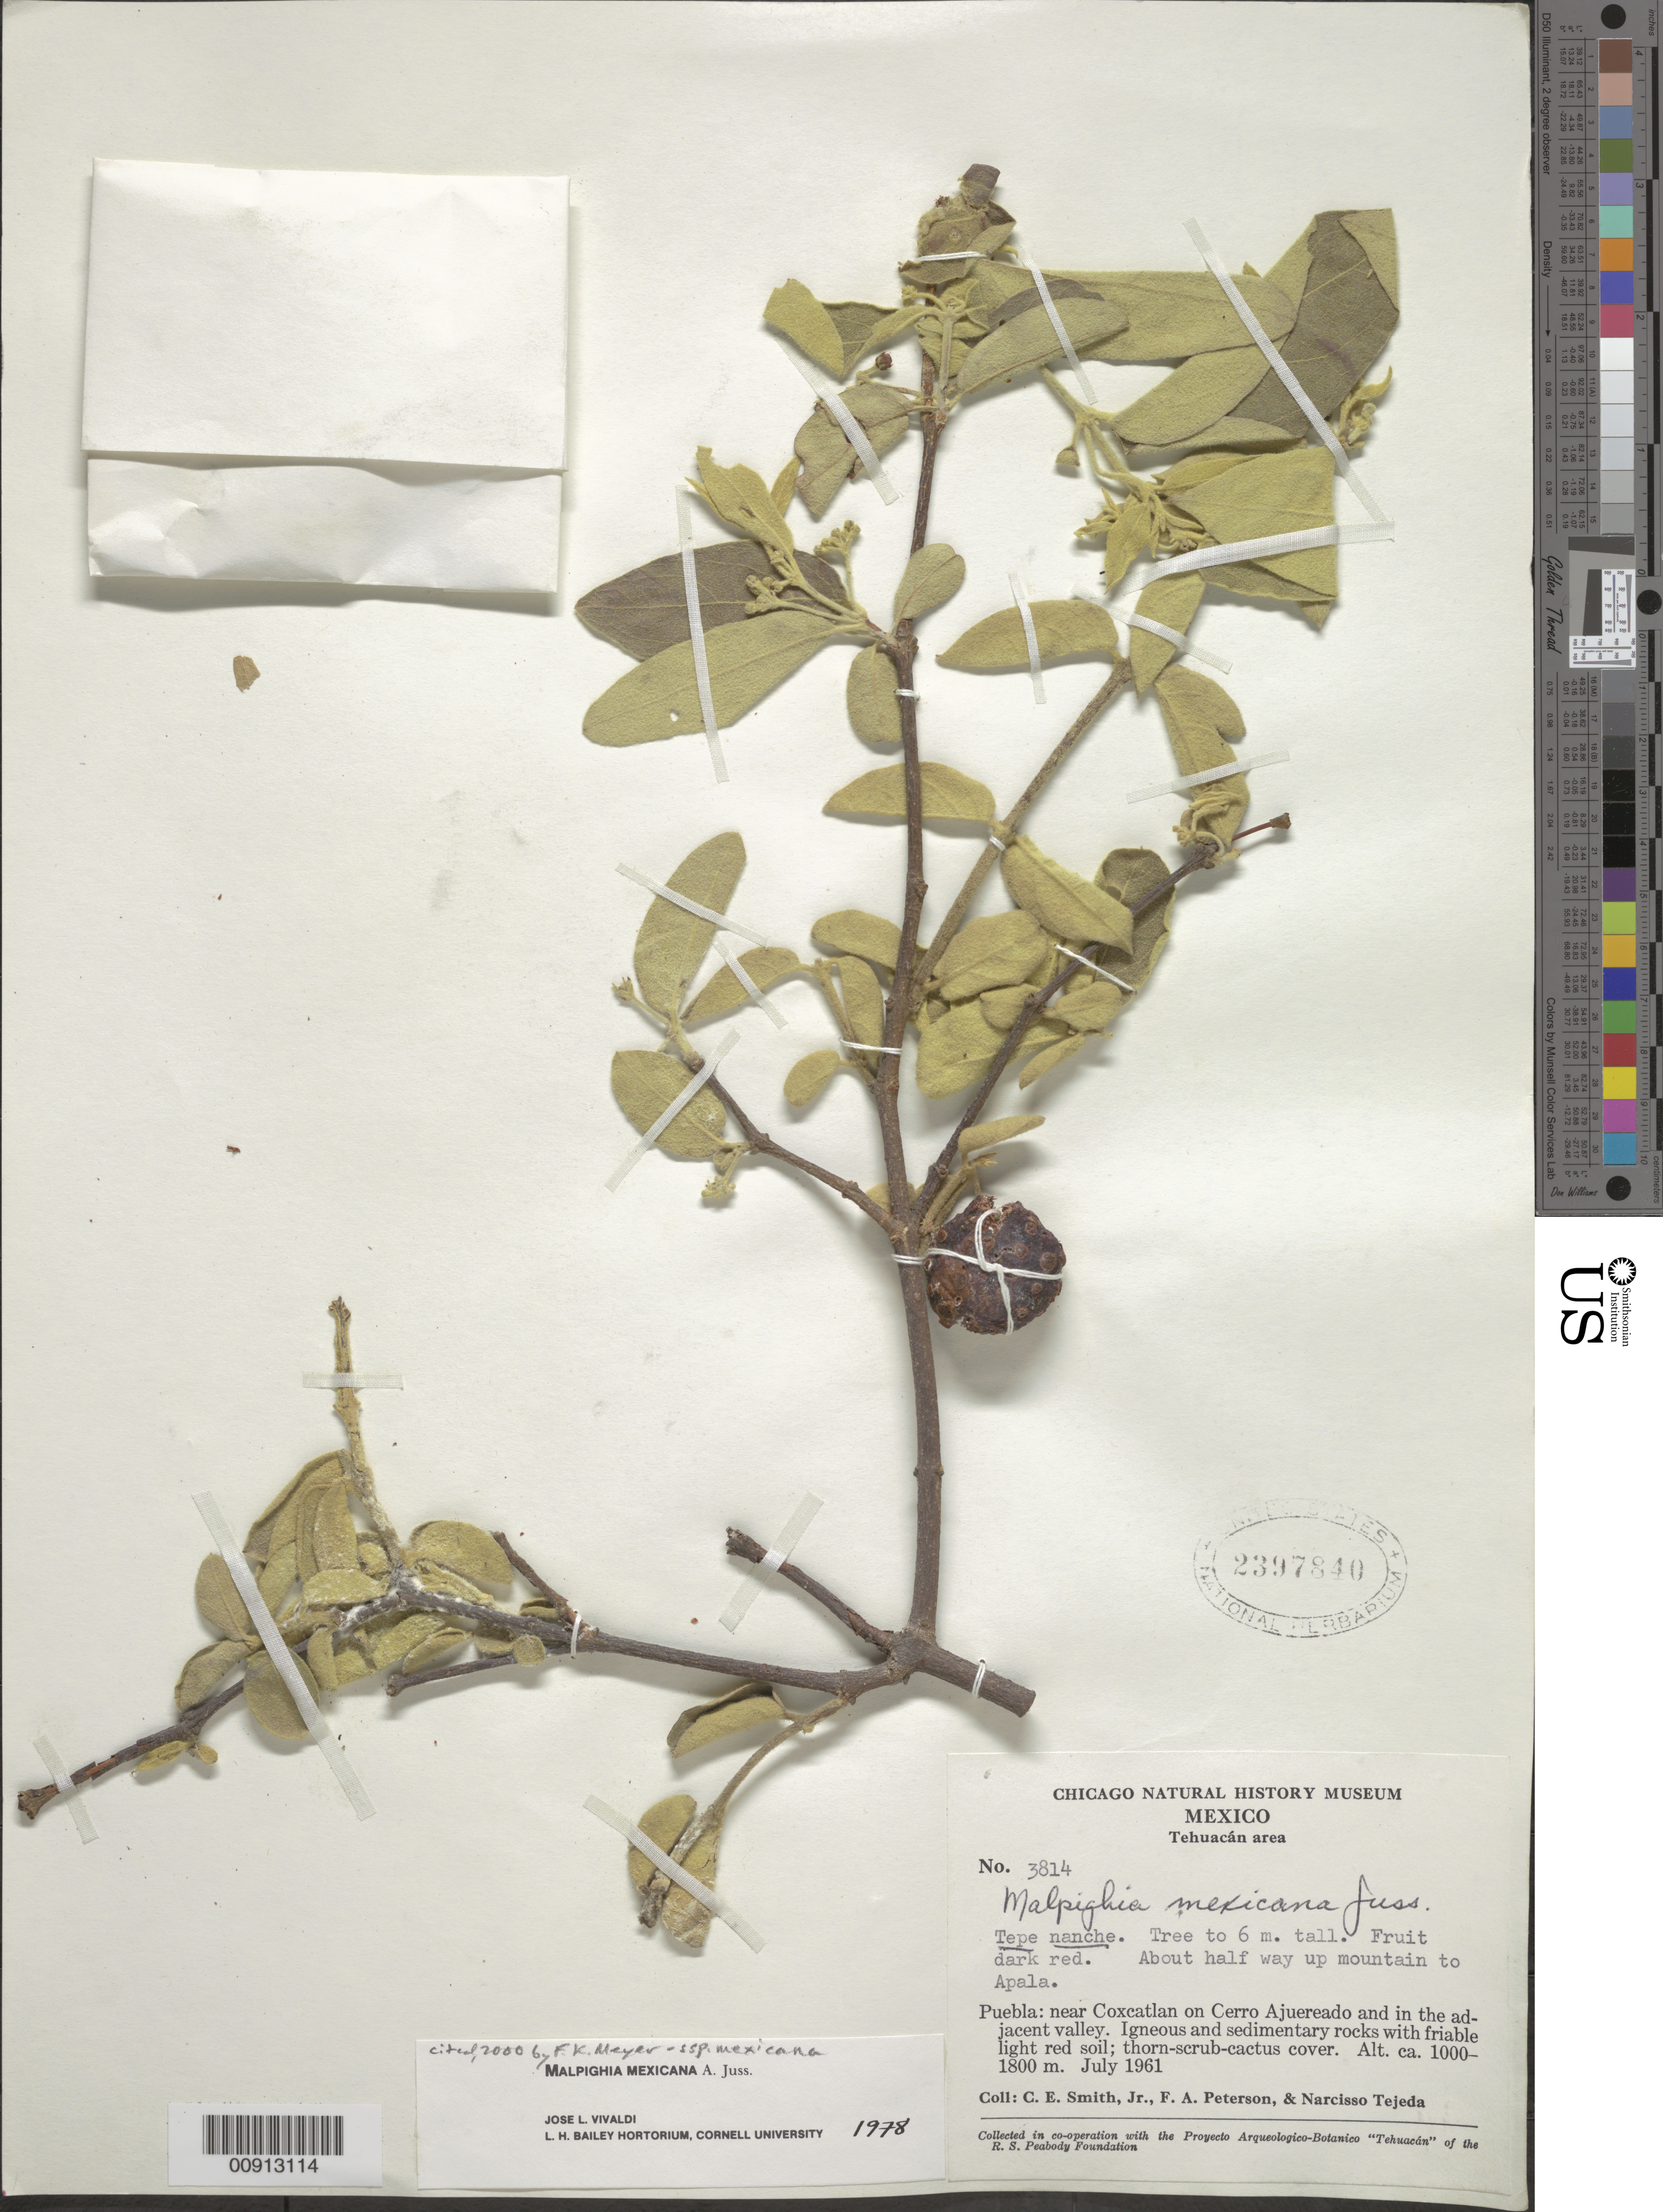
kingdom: Plantae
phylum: Tracheophyta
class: Magnoliopsida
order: Malpighiales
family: Malpighiaceae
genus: Malpighia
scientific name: Malpighia mexicana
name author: A. Juss.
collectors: C. E. Smith Jr., F. A. Peterson & N. Tejeda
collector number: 3814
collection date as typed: Jul 1961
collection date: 1961-07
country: Mexico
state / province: Puebla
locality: Puebla: near Coxcatlan on Cerro Ajuereado and in the adjacent valley. About half way up mountain to Apala.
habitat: Igneous and sedimentary rocks with friable light red soil; thorn-scrub-cactus cover.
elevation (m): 1800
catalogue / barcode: US 2397840